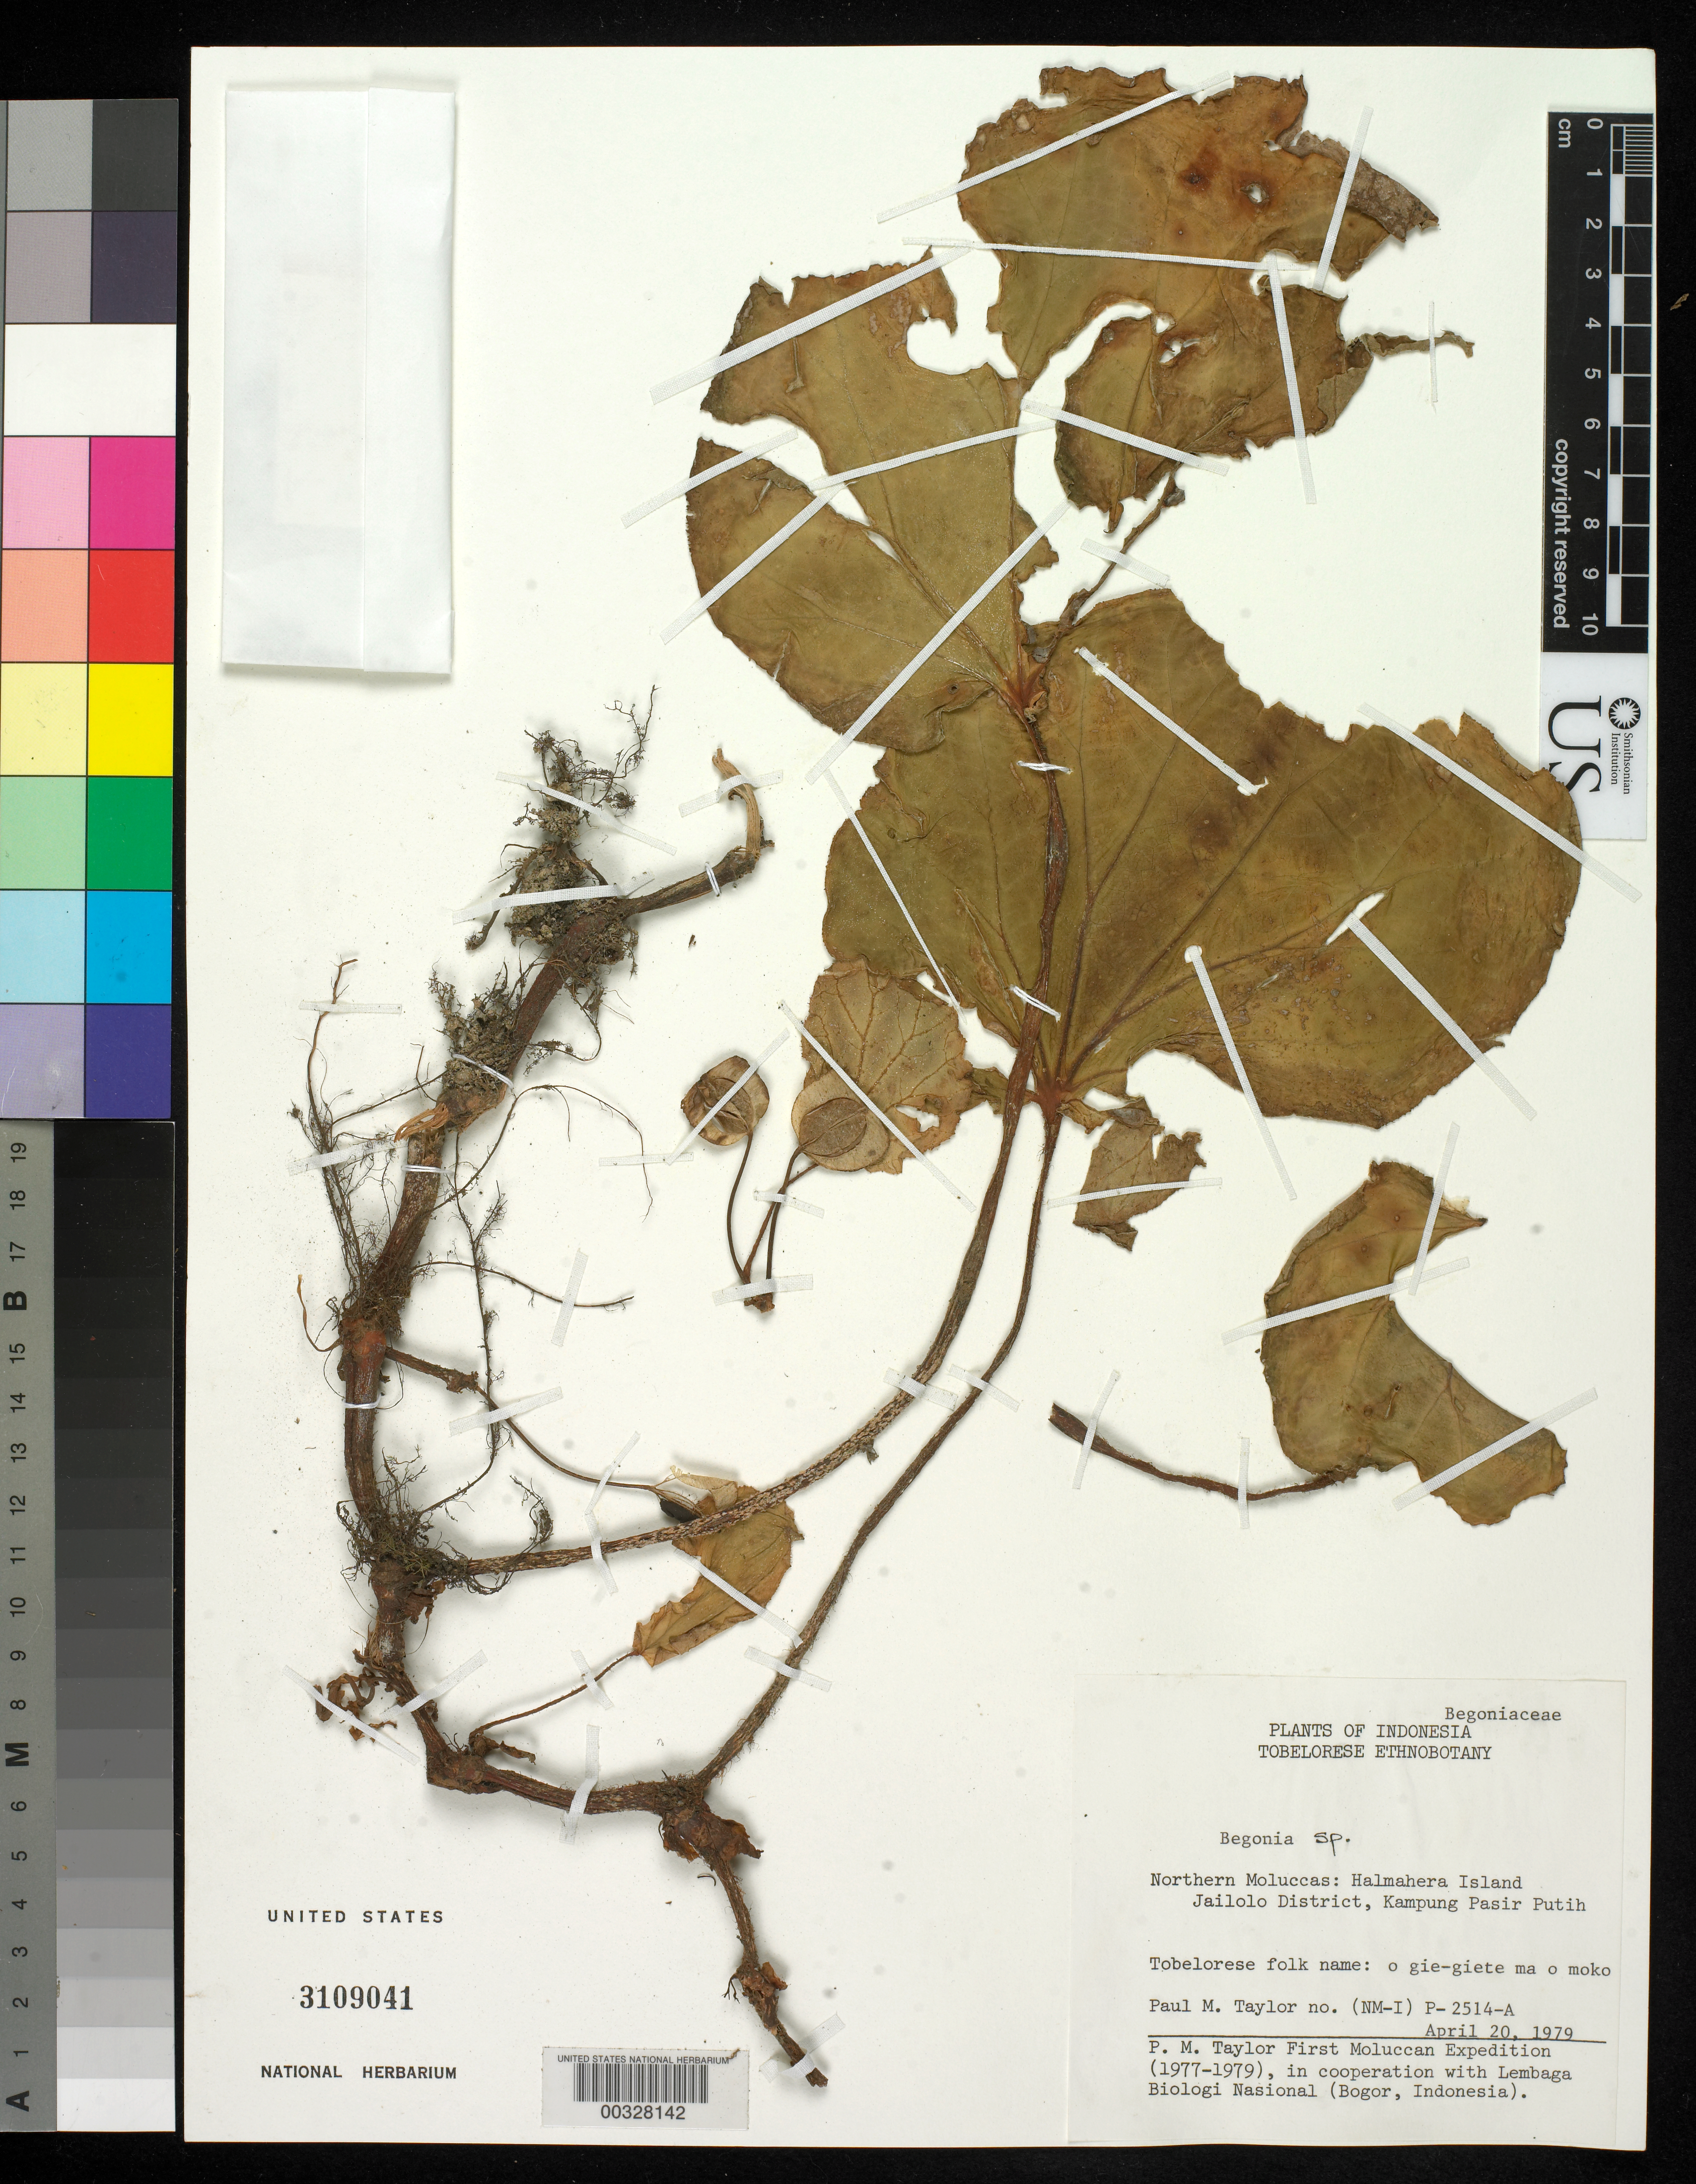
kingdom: Plantae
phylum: Tracheophyta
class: Magnoliopsida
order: Cucurbitales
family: Begoniaceae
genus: Begonia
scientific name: Begonia sp.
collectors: P. M. Taylor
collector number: P-2514-a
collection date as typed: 20 Apr 1979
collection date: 1979-04-20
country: Indonesia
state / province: Maluku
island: Halmahera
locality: Jailolo District, Kampung Pasir Putih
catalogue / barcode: US 3109041